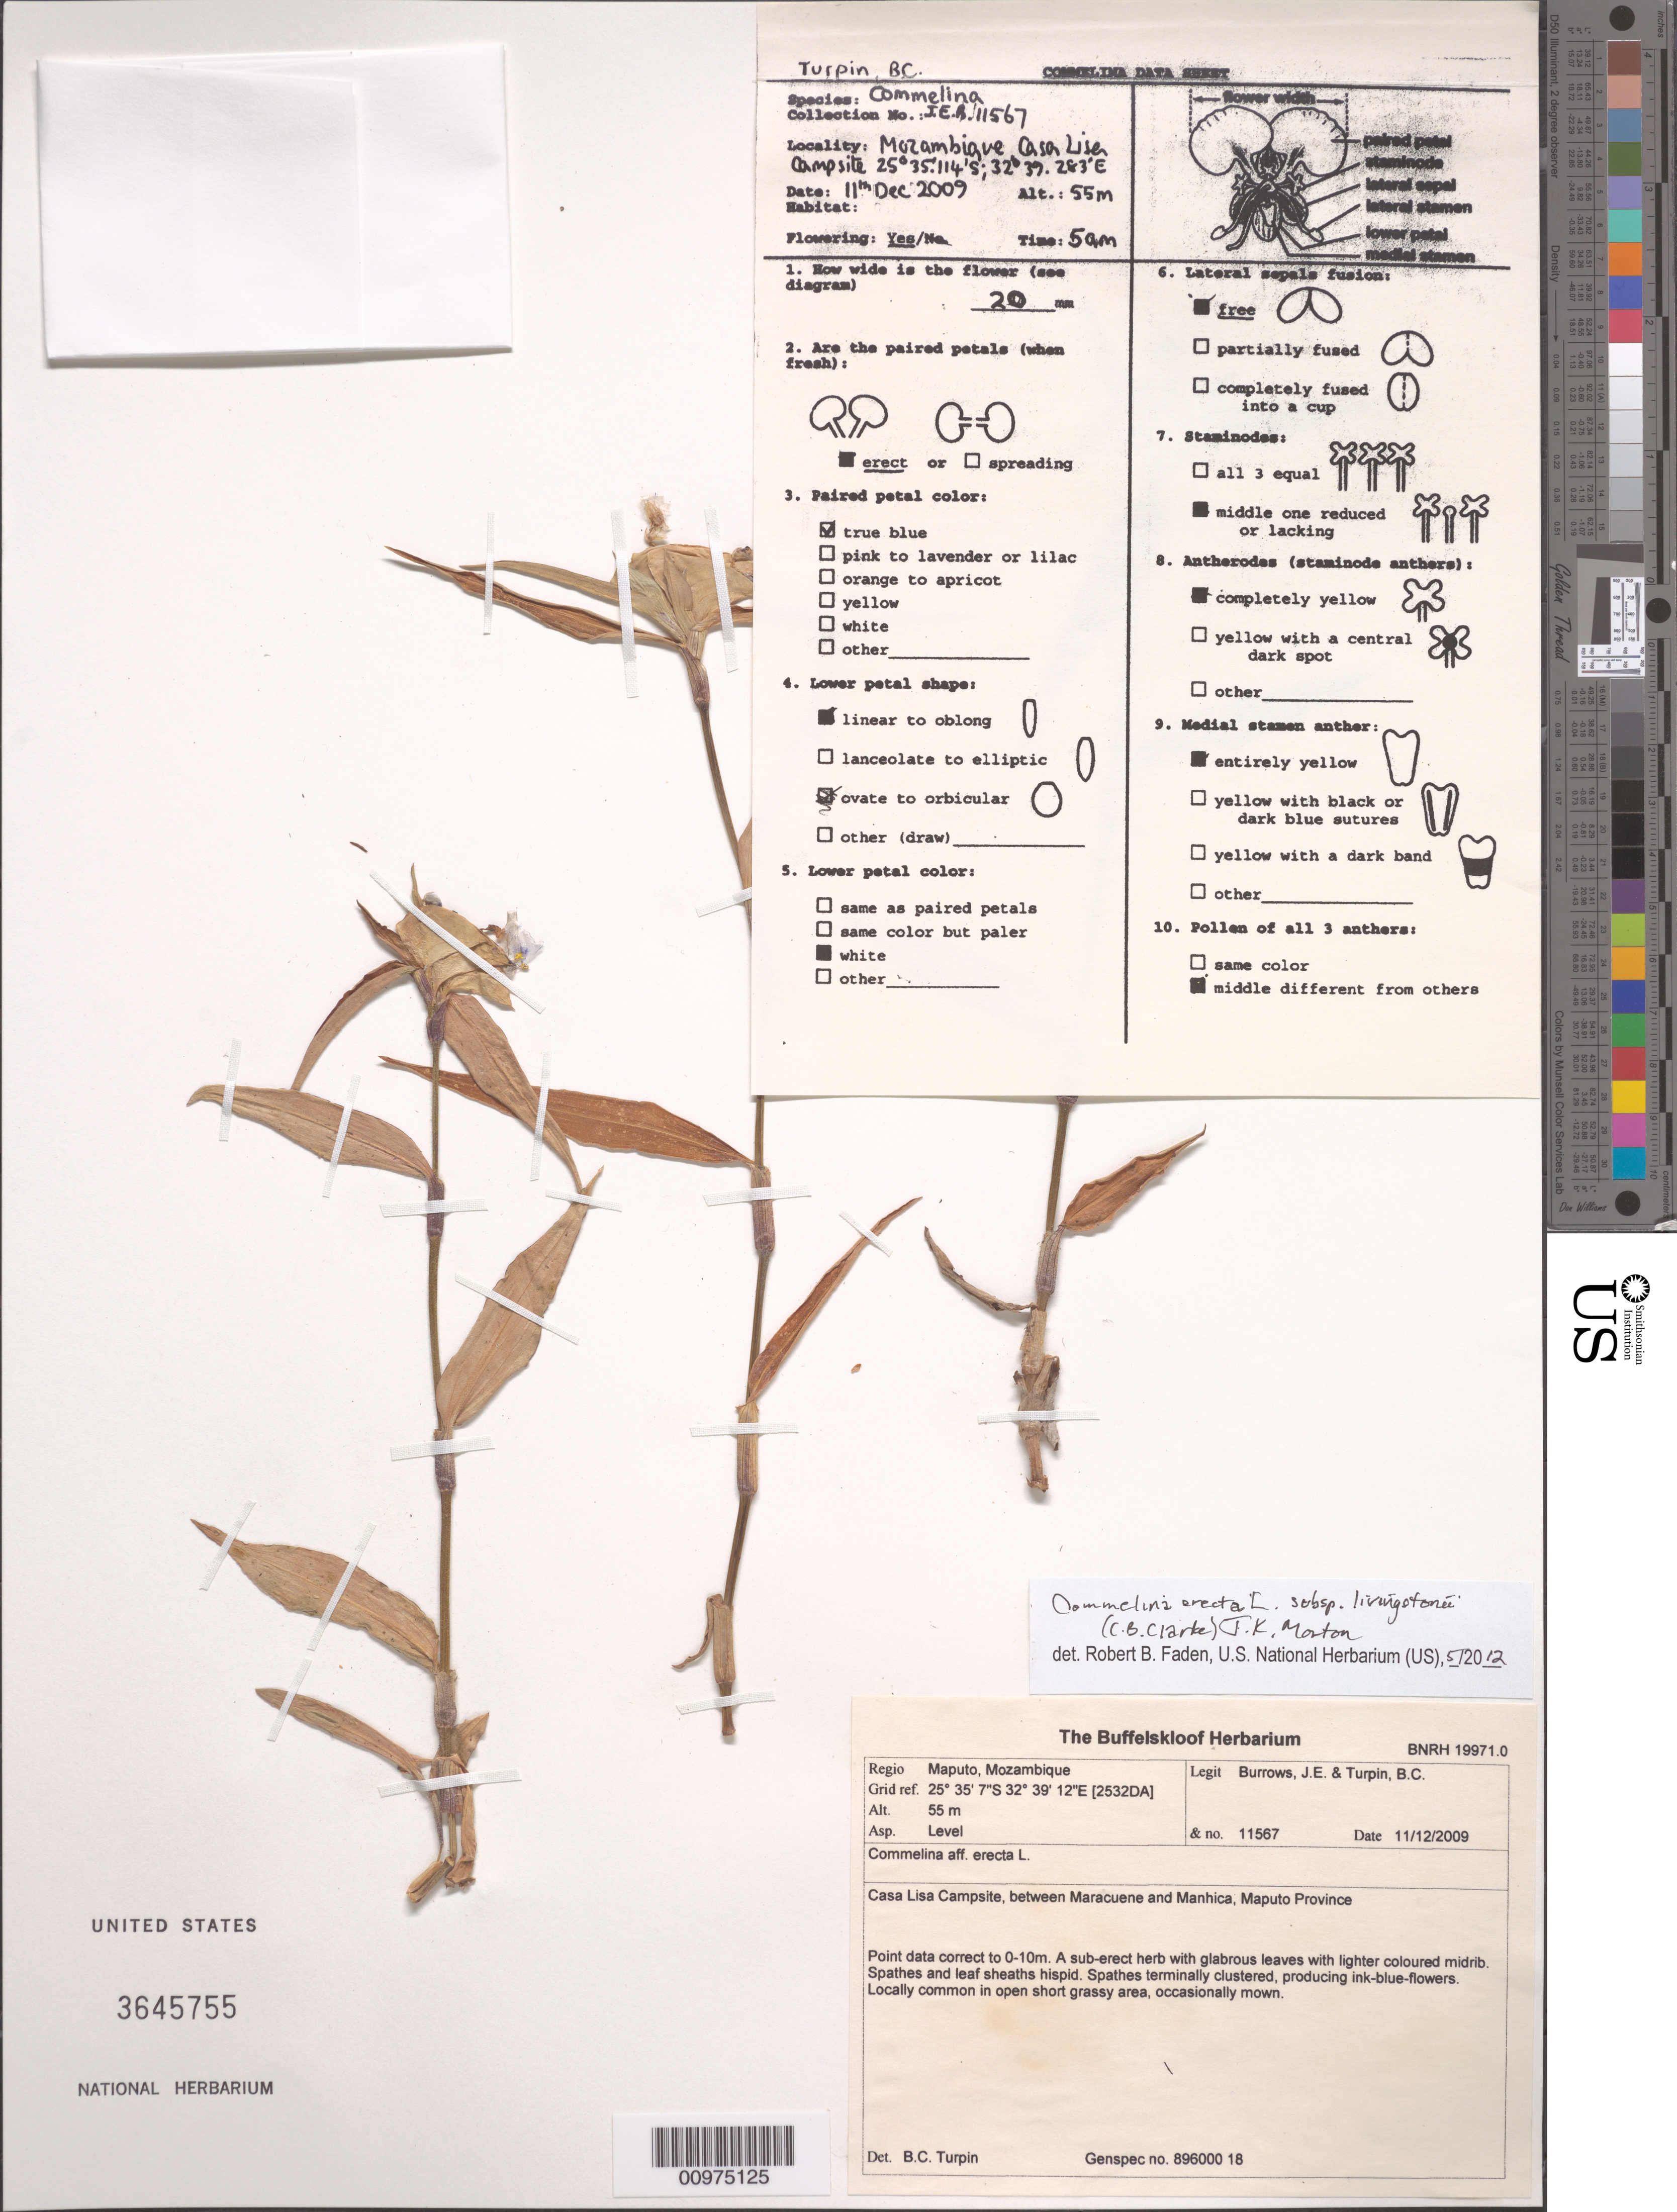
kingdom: Plantae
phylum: Tracheophyta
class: Liliopsida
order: Commelinales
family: Commelinaceae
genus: Commelina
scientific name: Commelina erecta subsp. livingstonii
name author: (C.B. Clarke) J.K. Morton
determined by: Faden, Robert B., (US), Smithsonian Institution - National Museum of Natural History (UNITED STATES)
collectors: J. Burrows & B. C. Turpin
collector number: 11567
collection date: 2009-12-11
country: Mozambique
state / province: Maputo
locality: Casa Lisa Campsite, between Maracuene and Manhica,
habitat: Locally common in open short grassy area, occasionally mown.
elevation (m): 55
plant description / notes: GRID REFERENCE: 2532DA Genspec no. 896000 18 Point data correct to0-10 m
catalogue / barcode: US 3645755